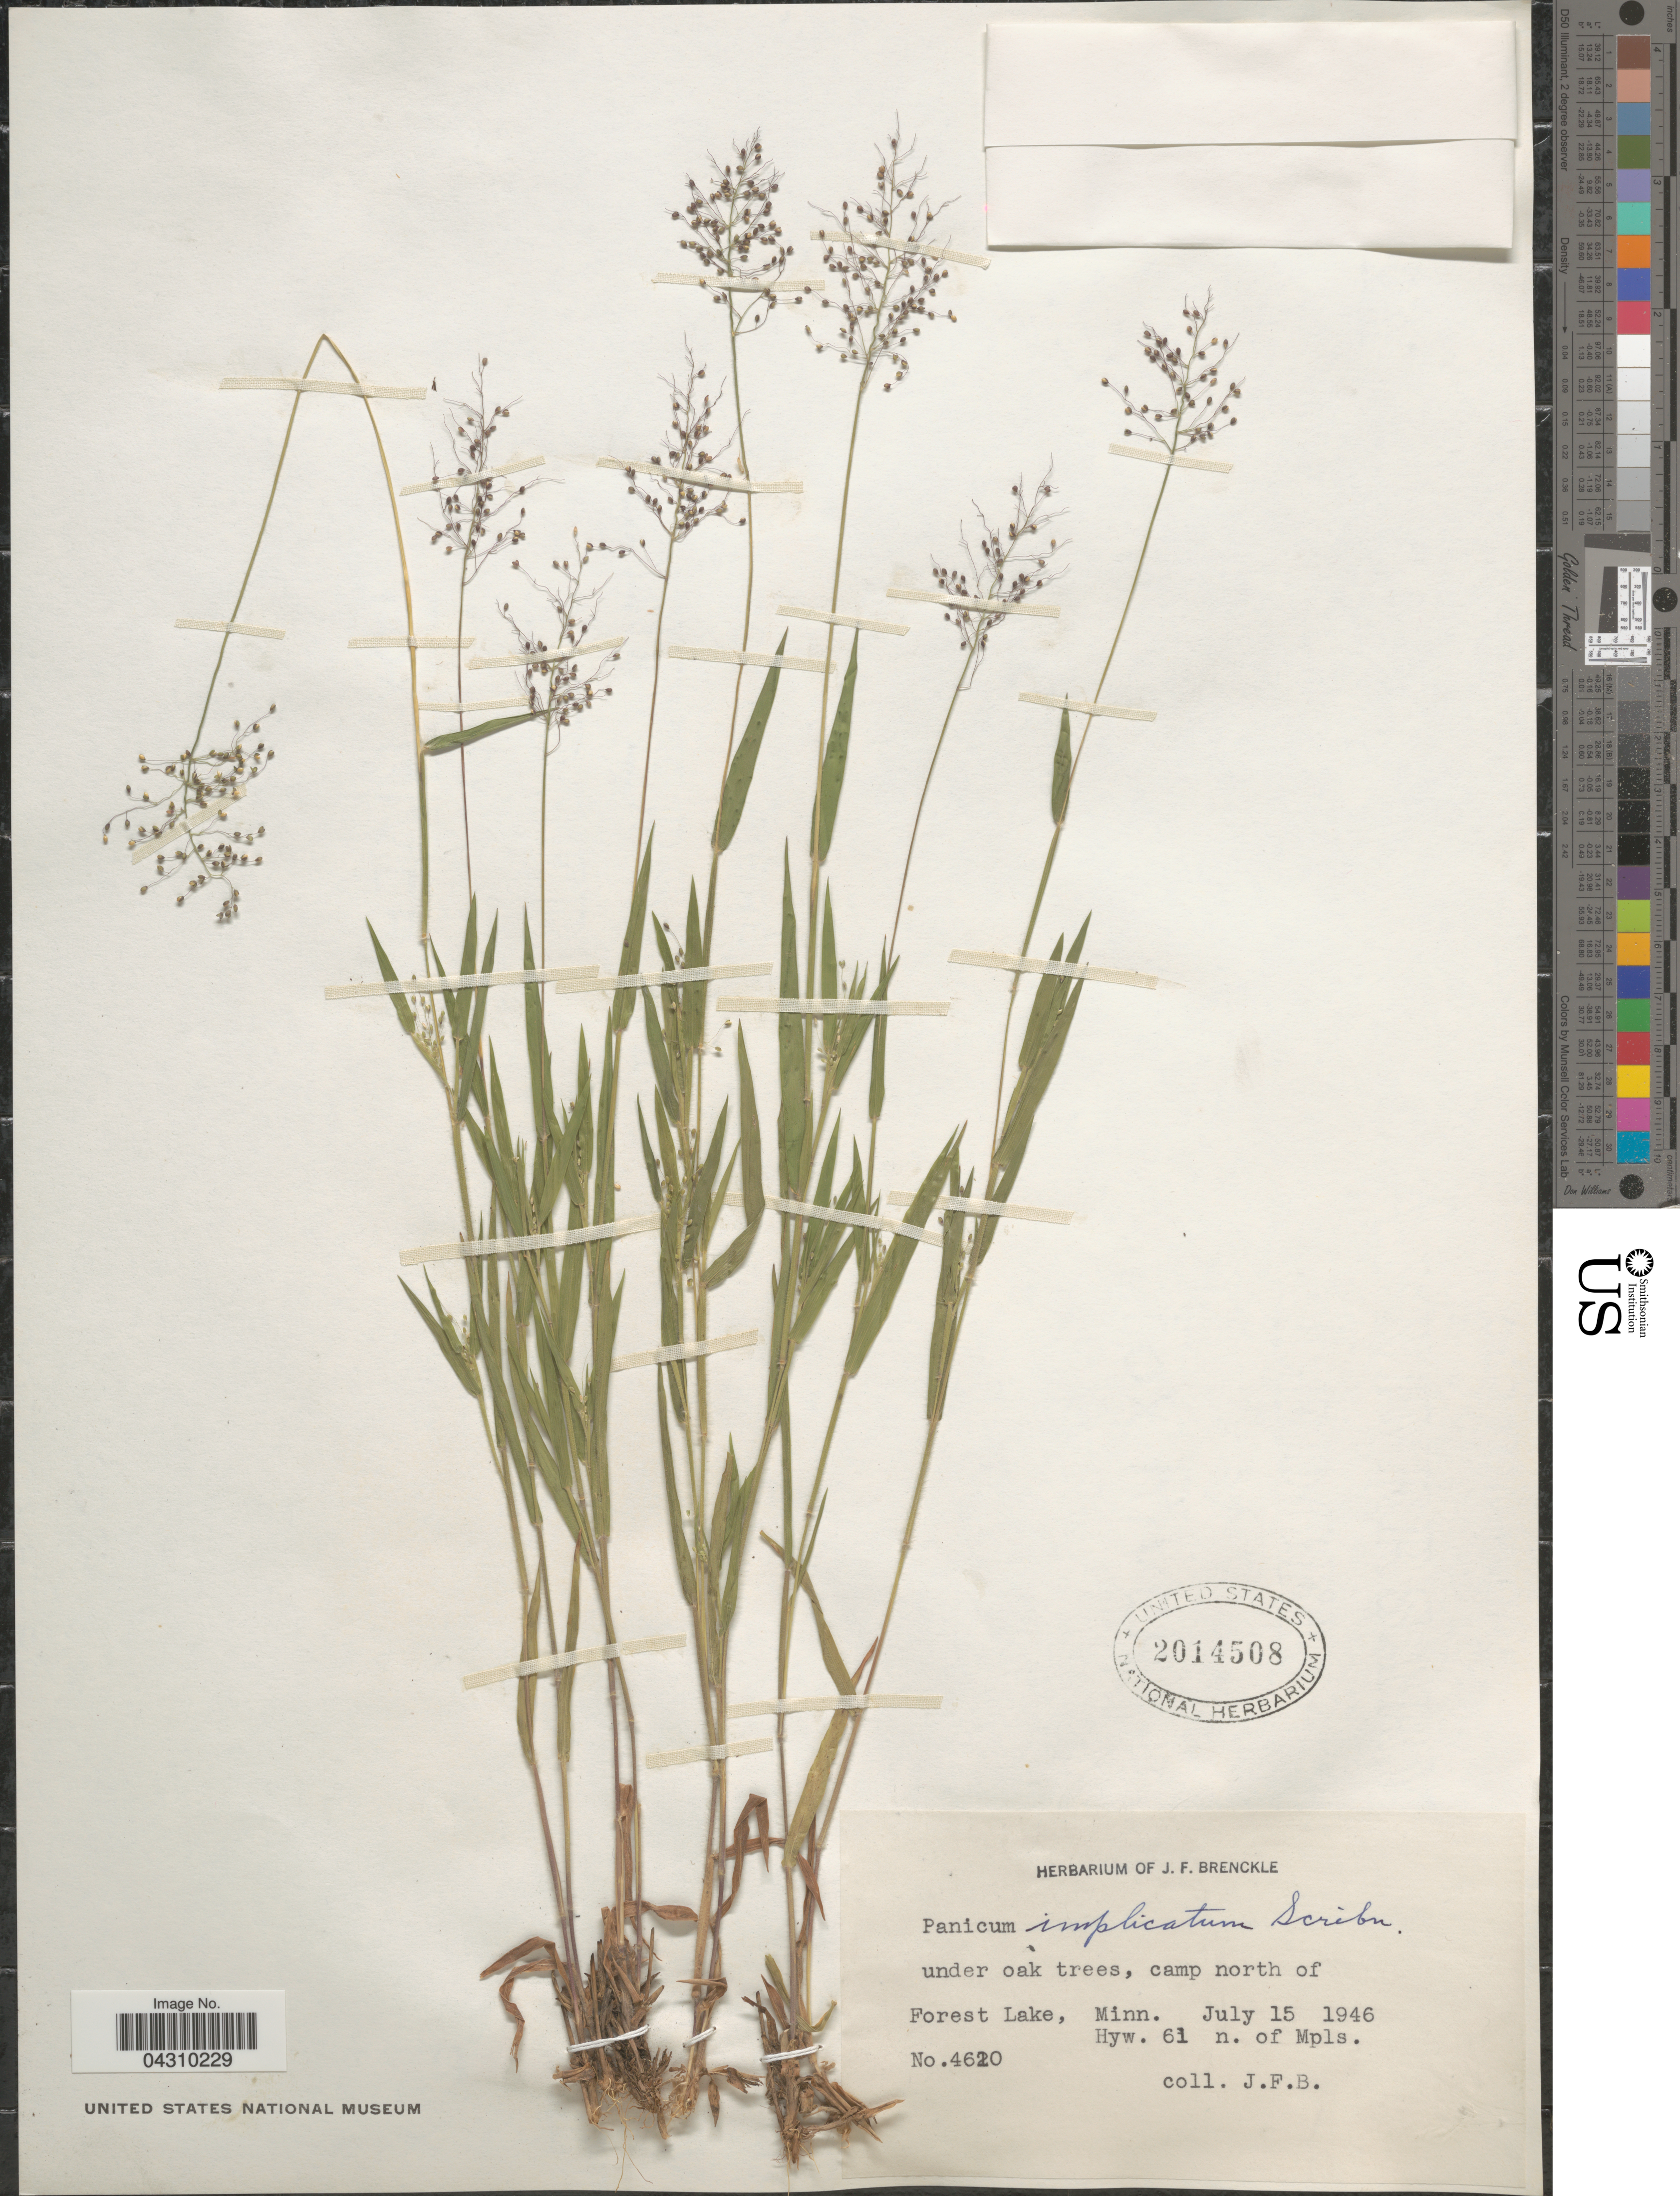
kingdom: Plantae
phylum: Tracheophyta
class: Liliopsida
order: Poales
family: Poaceae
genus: Dichanthelium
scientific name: Dichanthelium acuminatum var. acuminatum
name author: (Sw.) Gould & C.A. Clark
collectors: J. Brenckle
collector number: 4620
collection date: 1946-07-15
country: United States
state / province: Minnesota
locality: Under oak trees, camp north of Forest Lake, Hyw. 61 n. of Mpls.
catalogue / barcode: US 2014508